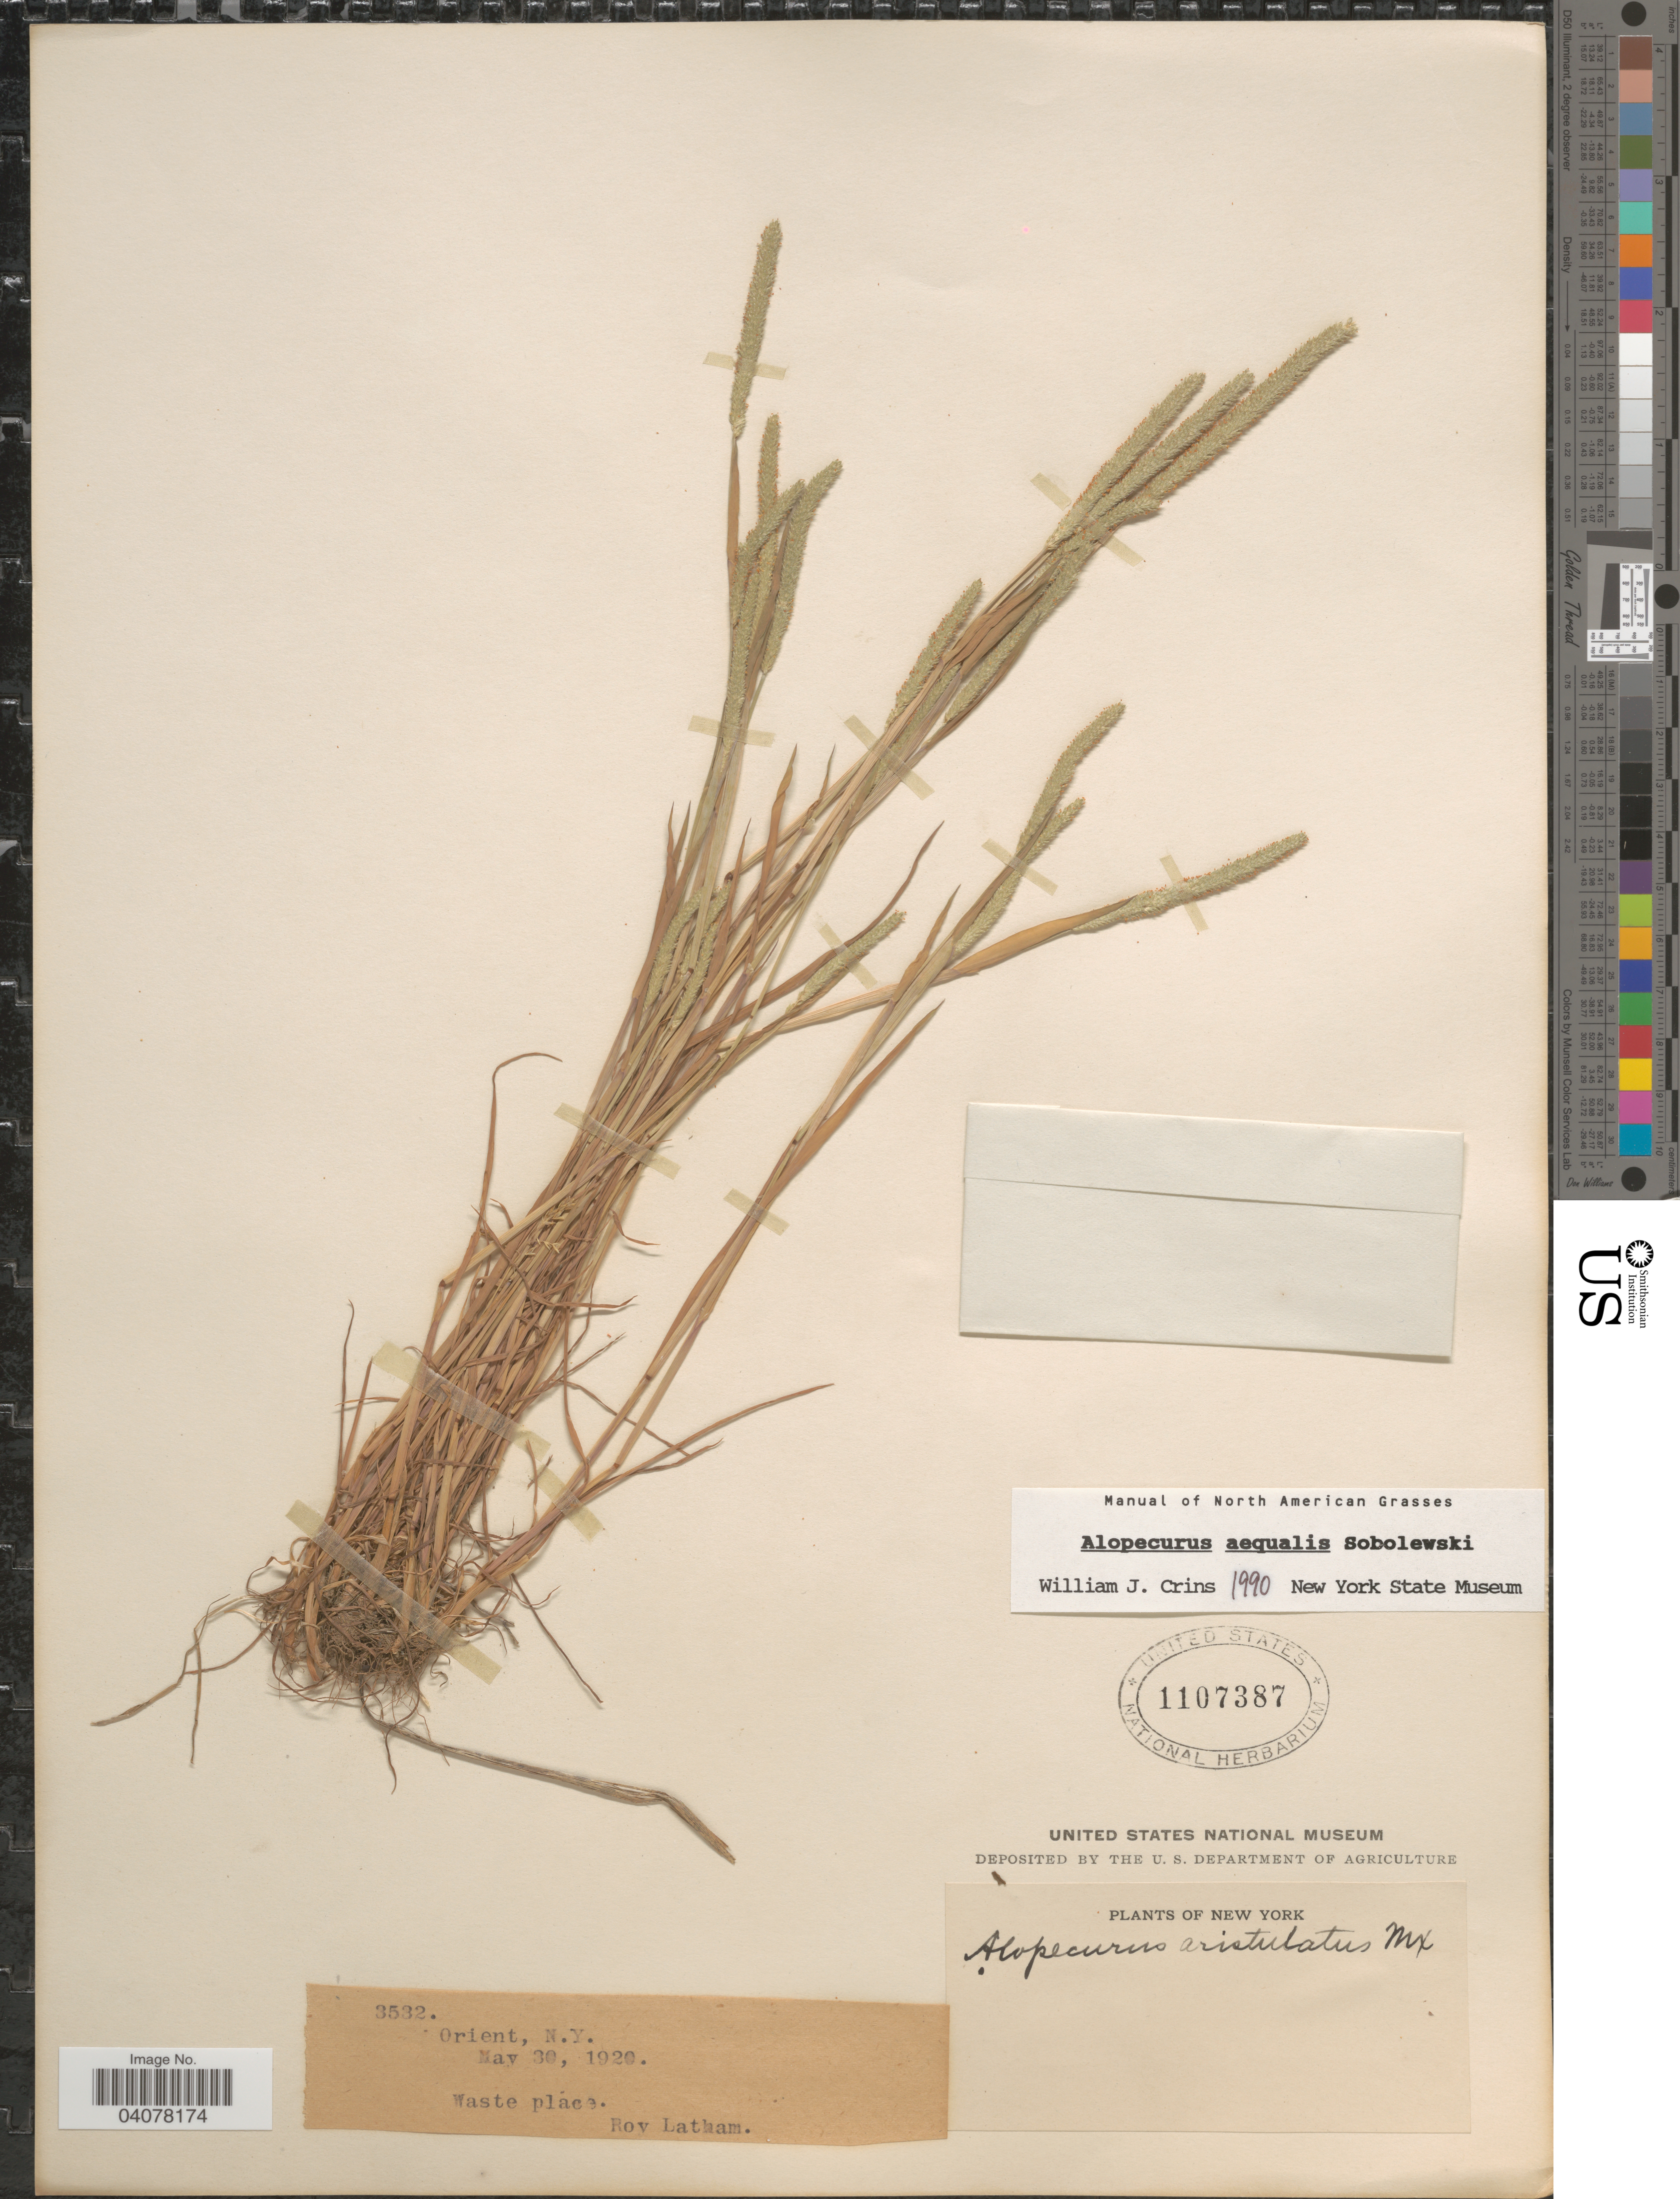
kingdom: Plantae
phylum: Tracheophyta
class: Liliopsida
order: Poales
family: Poaceae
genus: Alopecurus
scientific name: Alopecurus aequalis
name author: Sobol.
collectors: R. Latham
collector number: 3532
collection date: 1920-05-30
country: United States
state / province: New York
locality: Orient. Waste place.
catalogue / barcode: US 1107387